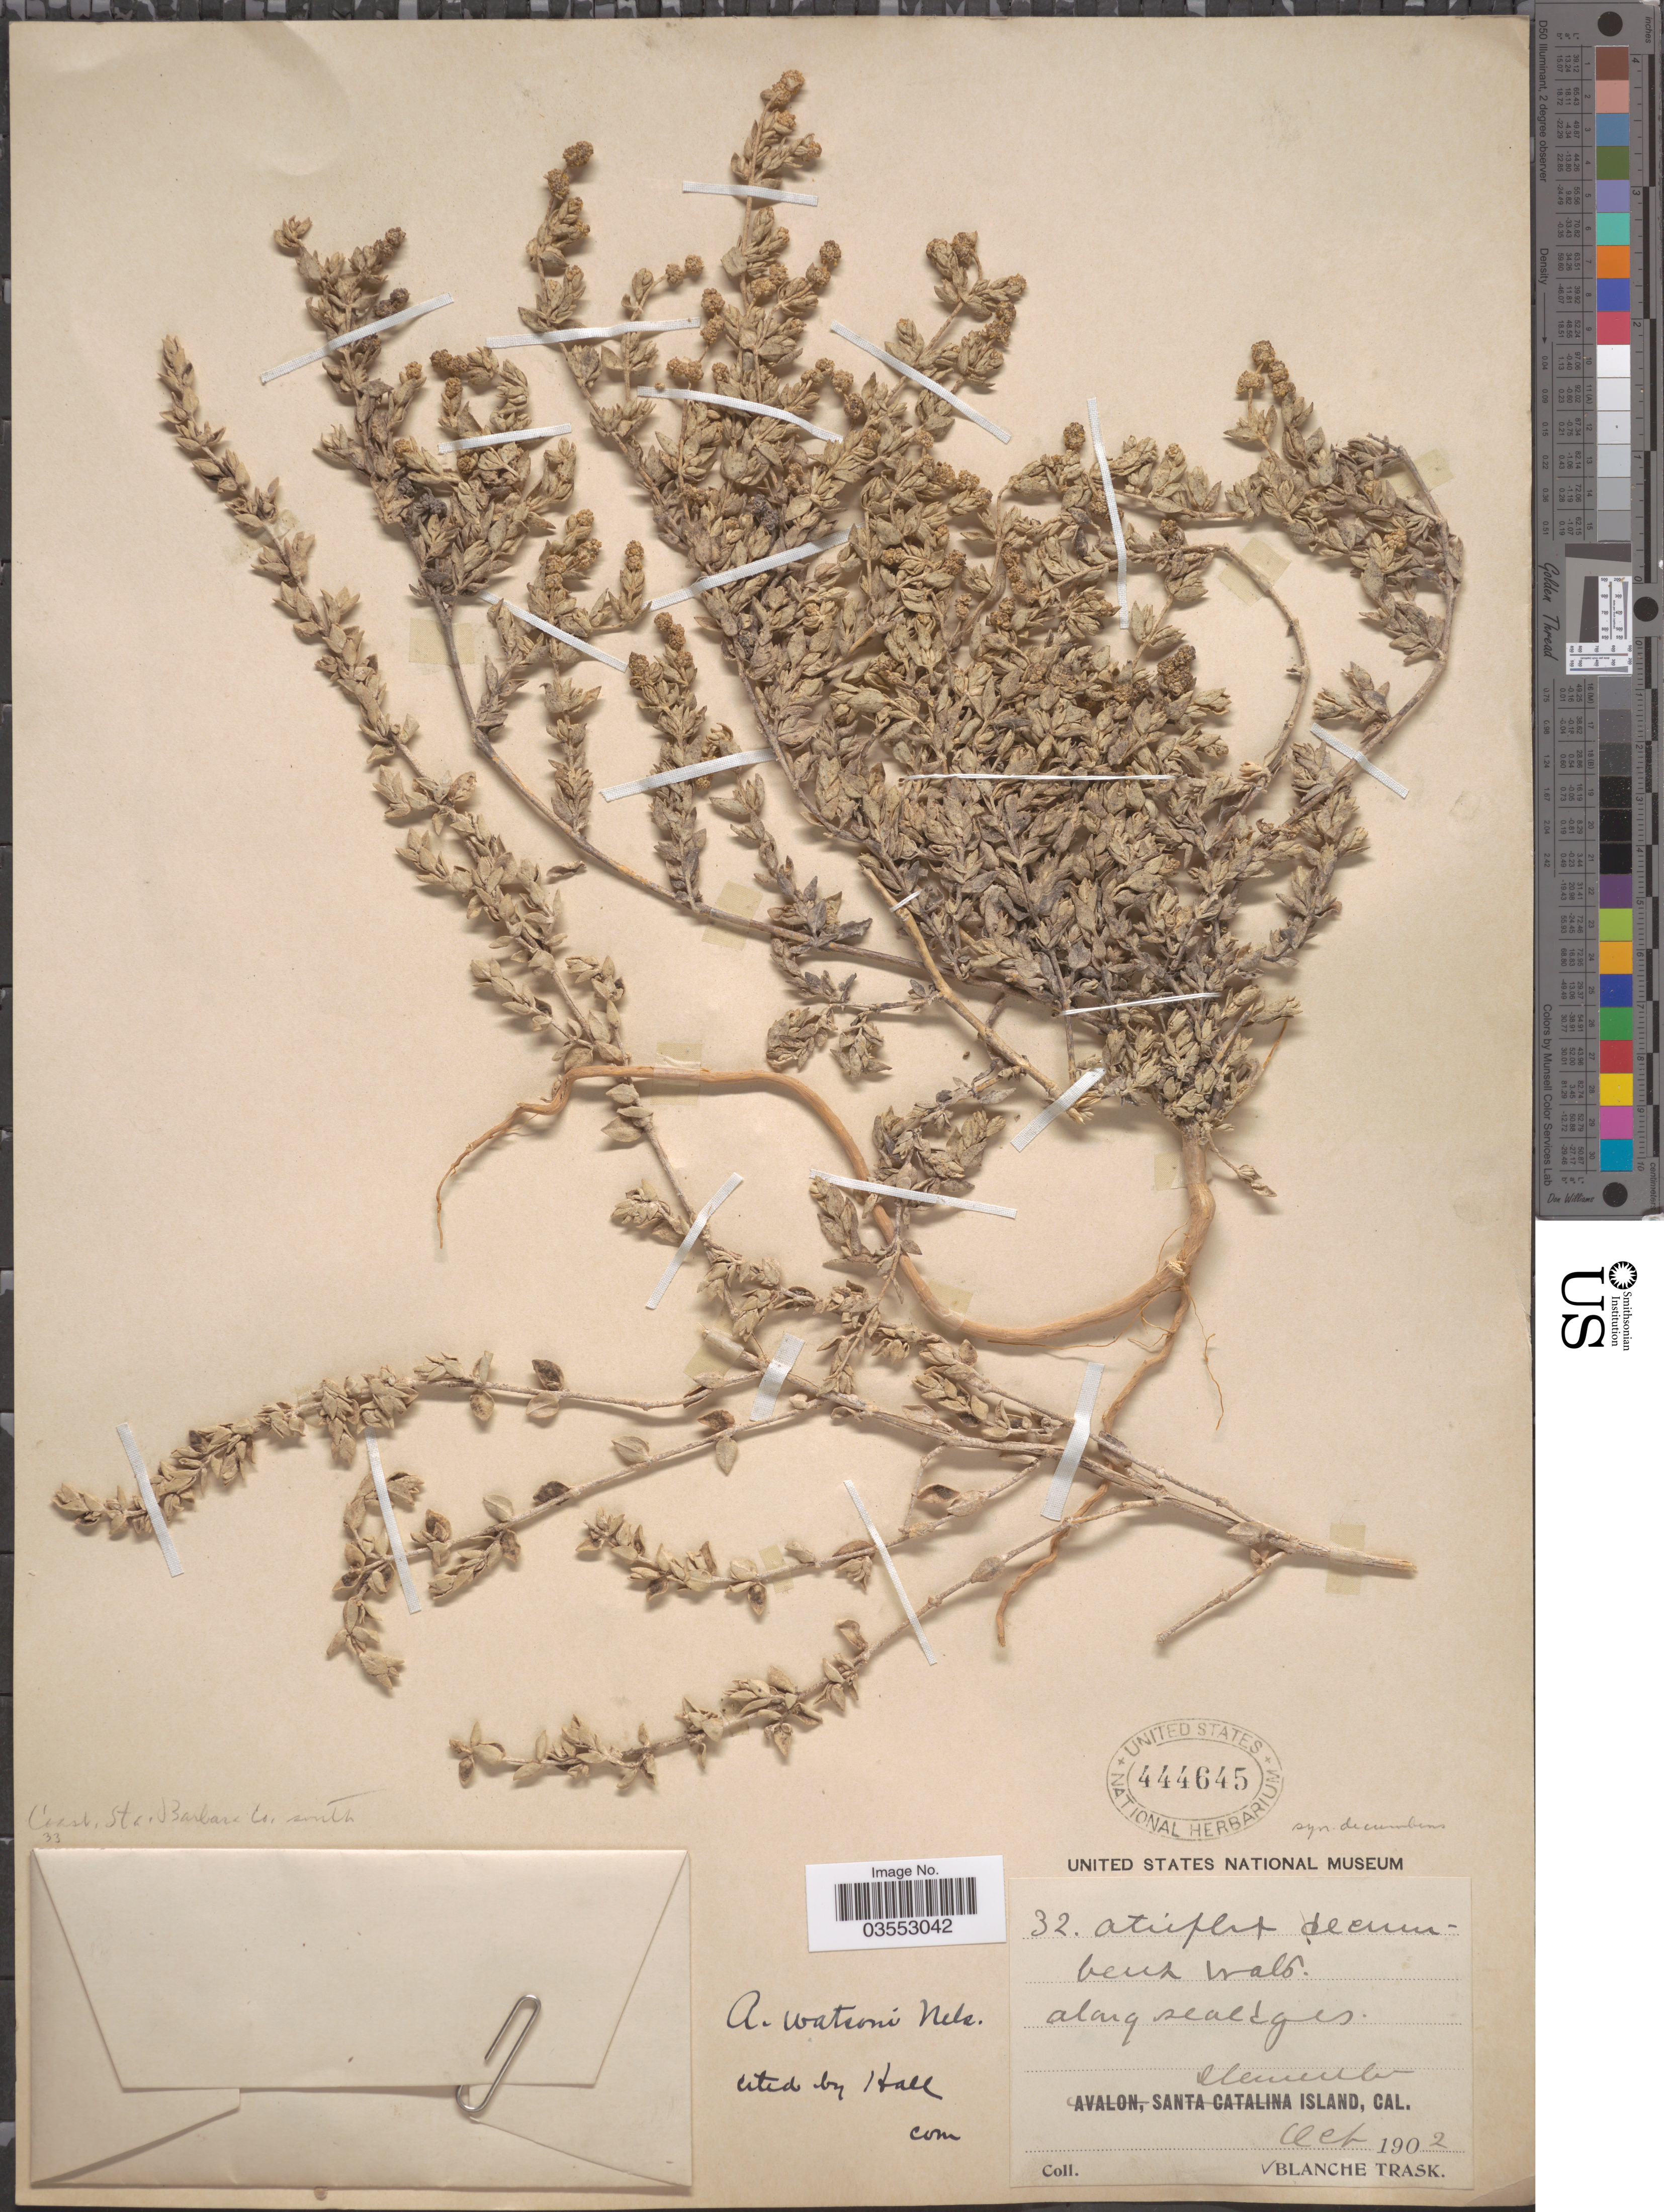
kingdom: Plantae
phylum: Tracheophyta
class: Magnoliopsida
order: Caryophyllales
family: Amaranthaceae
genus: Atriplex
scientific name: Atriplex watsonii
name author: A. Nelson ex Abrams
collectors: B. Trask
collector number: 32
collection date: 1902-10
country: United States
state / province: California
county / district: Los Angeles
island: San Clemente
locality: San Clemente Island.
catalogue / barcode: US 444645